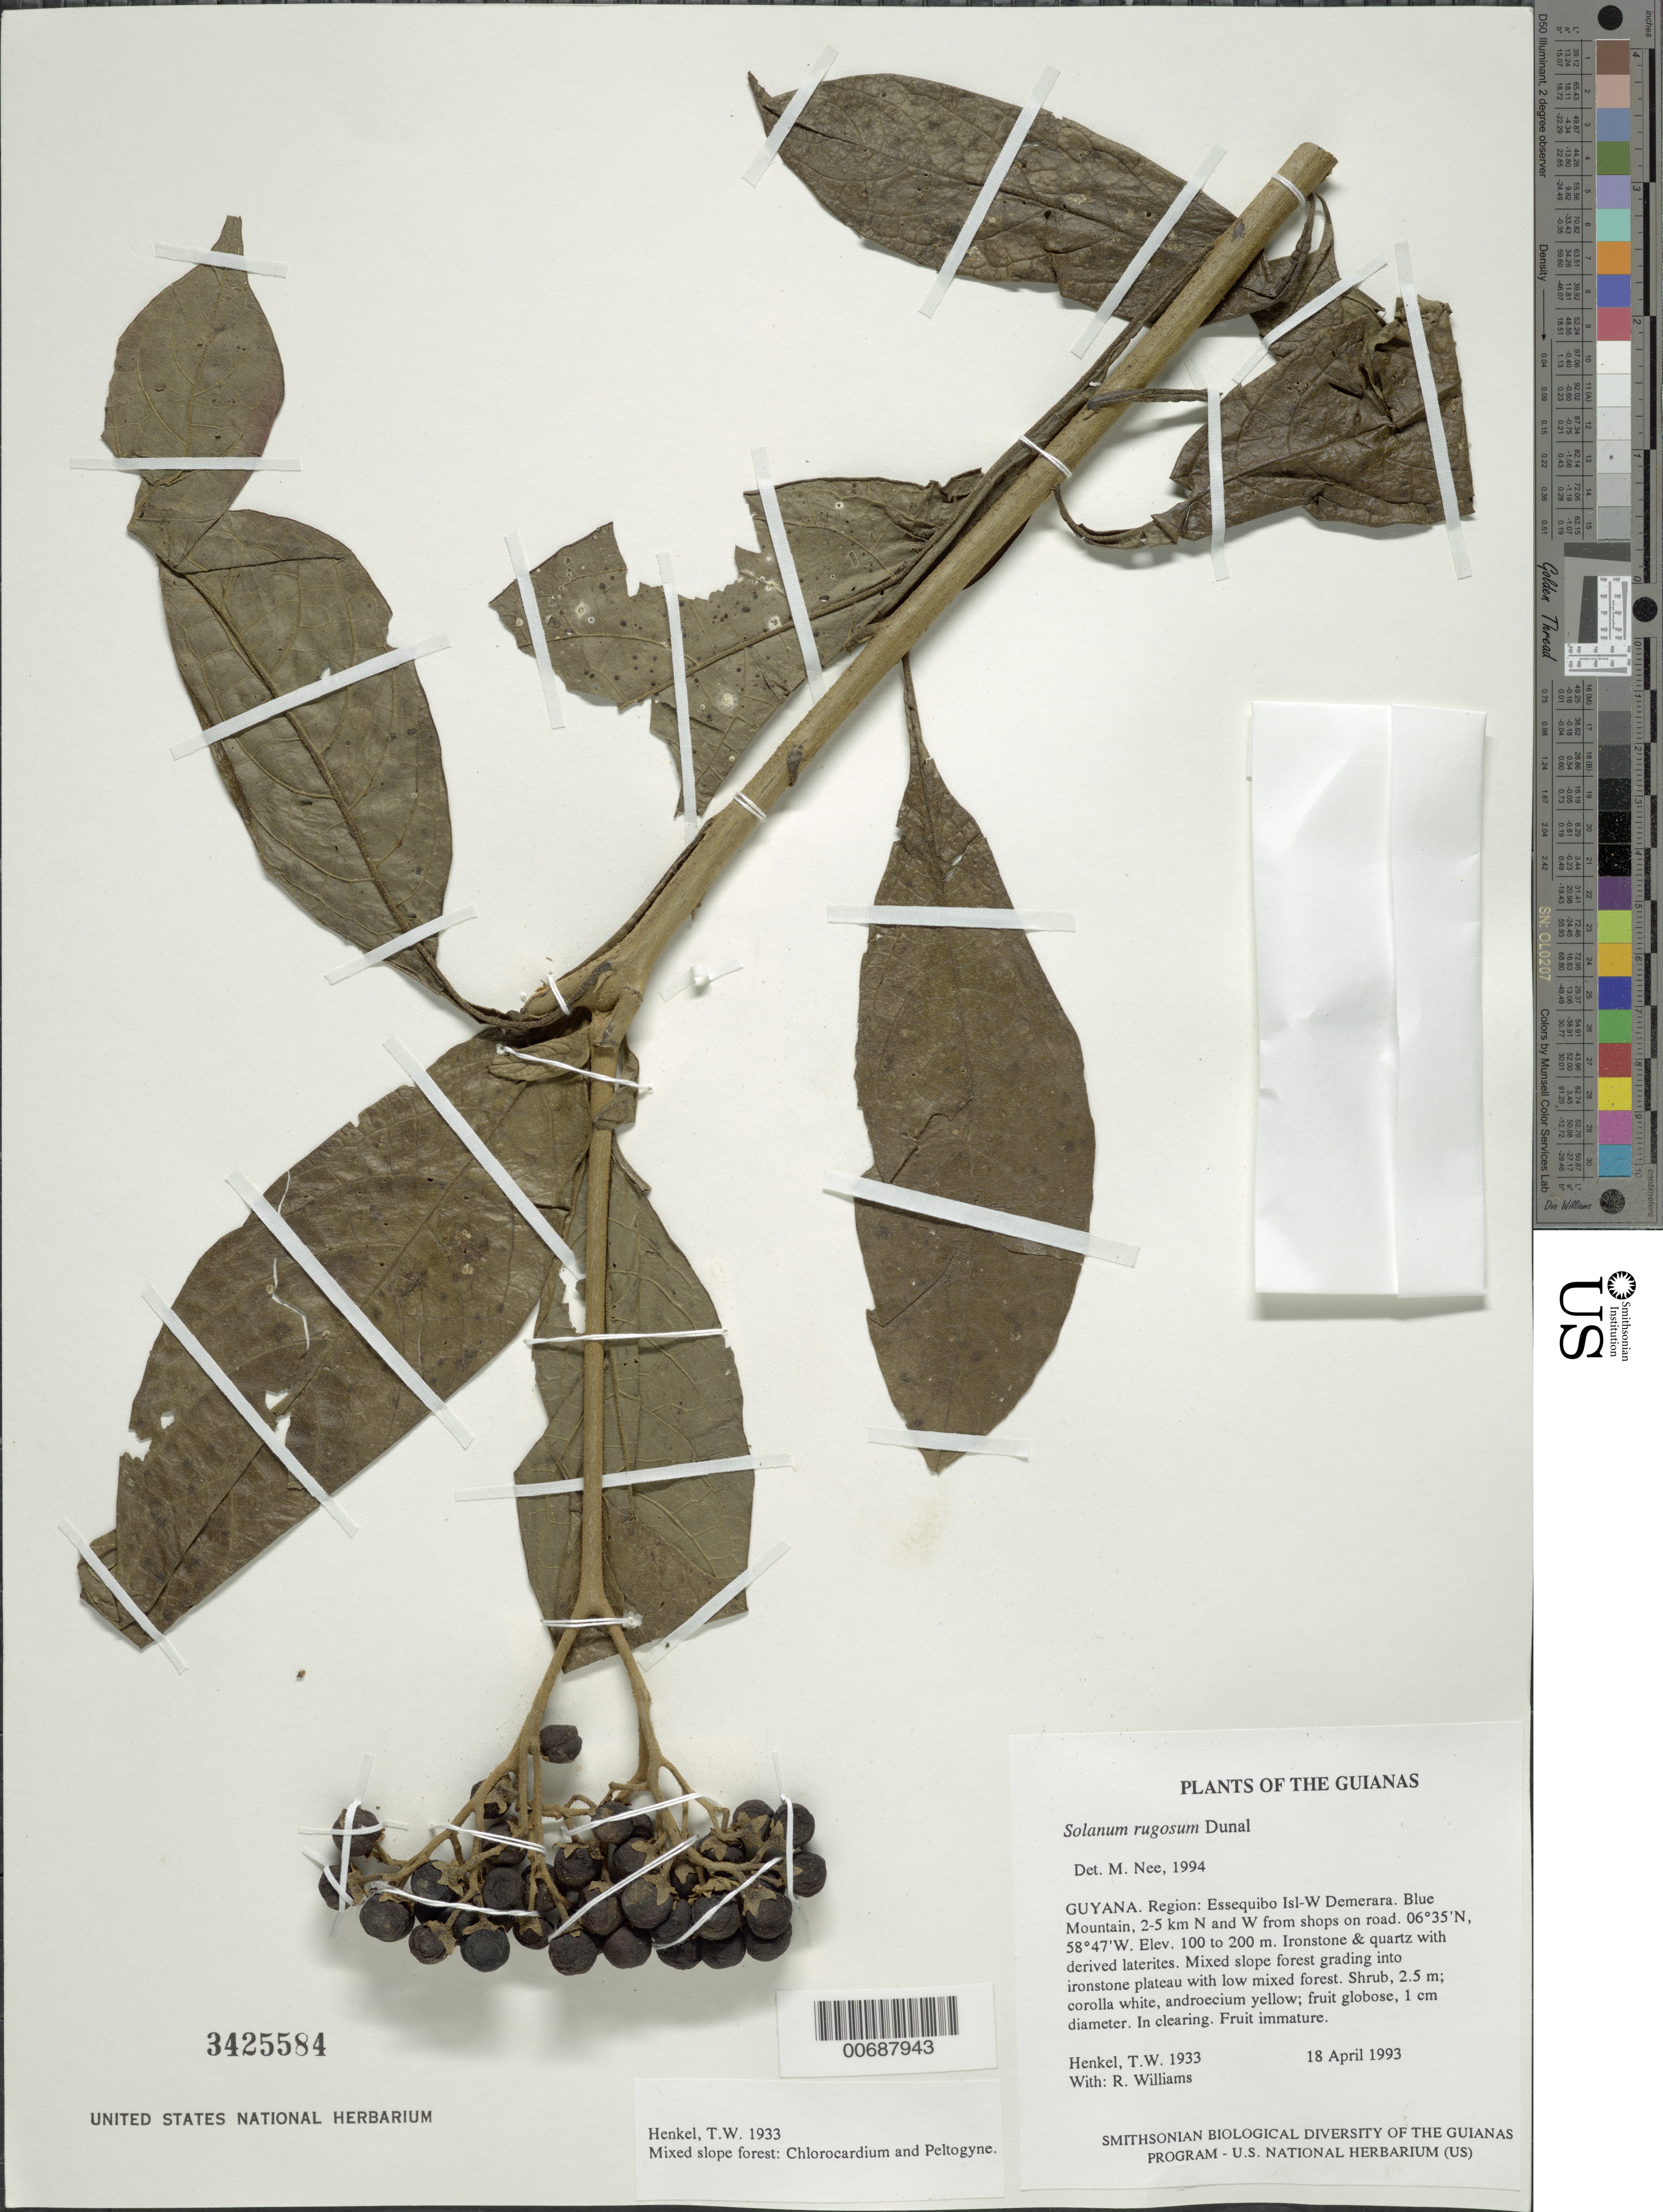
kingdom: Plantae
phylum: Tracheophyta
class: Magnoliopsida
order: Solanales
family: Solanaceae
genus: Solanum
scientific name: Solanum rugosum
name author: Dunal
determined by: Nee, Michael H.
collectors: T. Henkel & R. Williams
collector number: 1933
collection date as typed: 4 Apr 1993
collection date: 1993-04-04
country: Guyana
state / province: Essequibo Isl-W. Demerara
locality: Blue Mountain, 2-5 km N and W from shops on road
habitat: Ironstone & quartz with derived laterites. Mixed slope forest grading into ironstone plateau with low mixed forest. In clearing. Fruit immature. Mixed slope forest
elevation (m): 100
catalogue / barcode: US 3425584